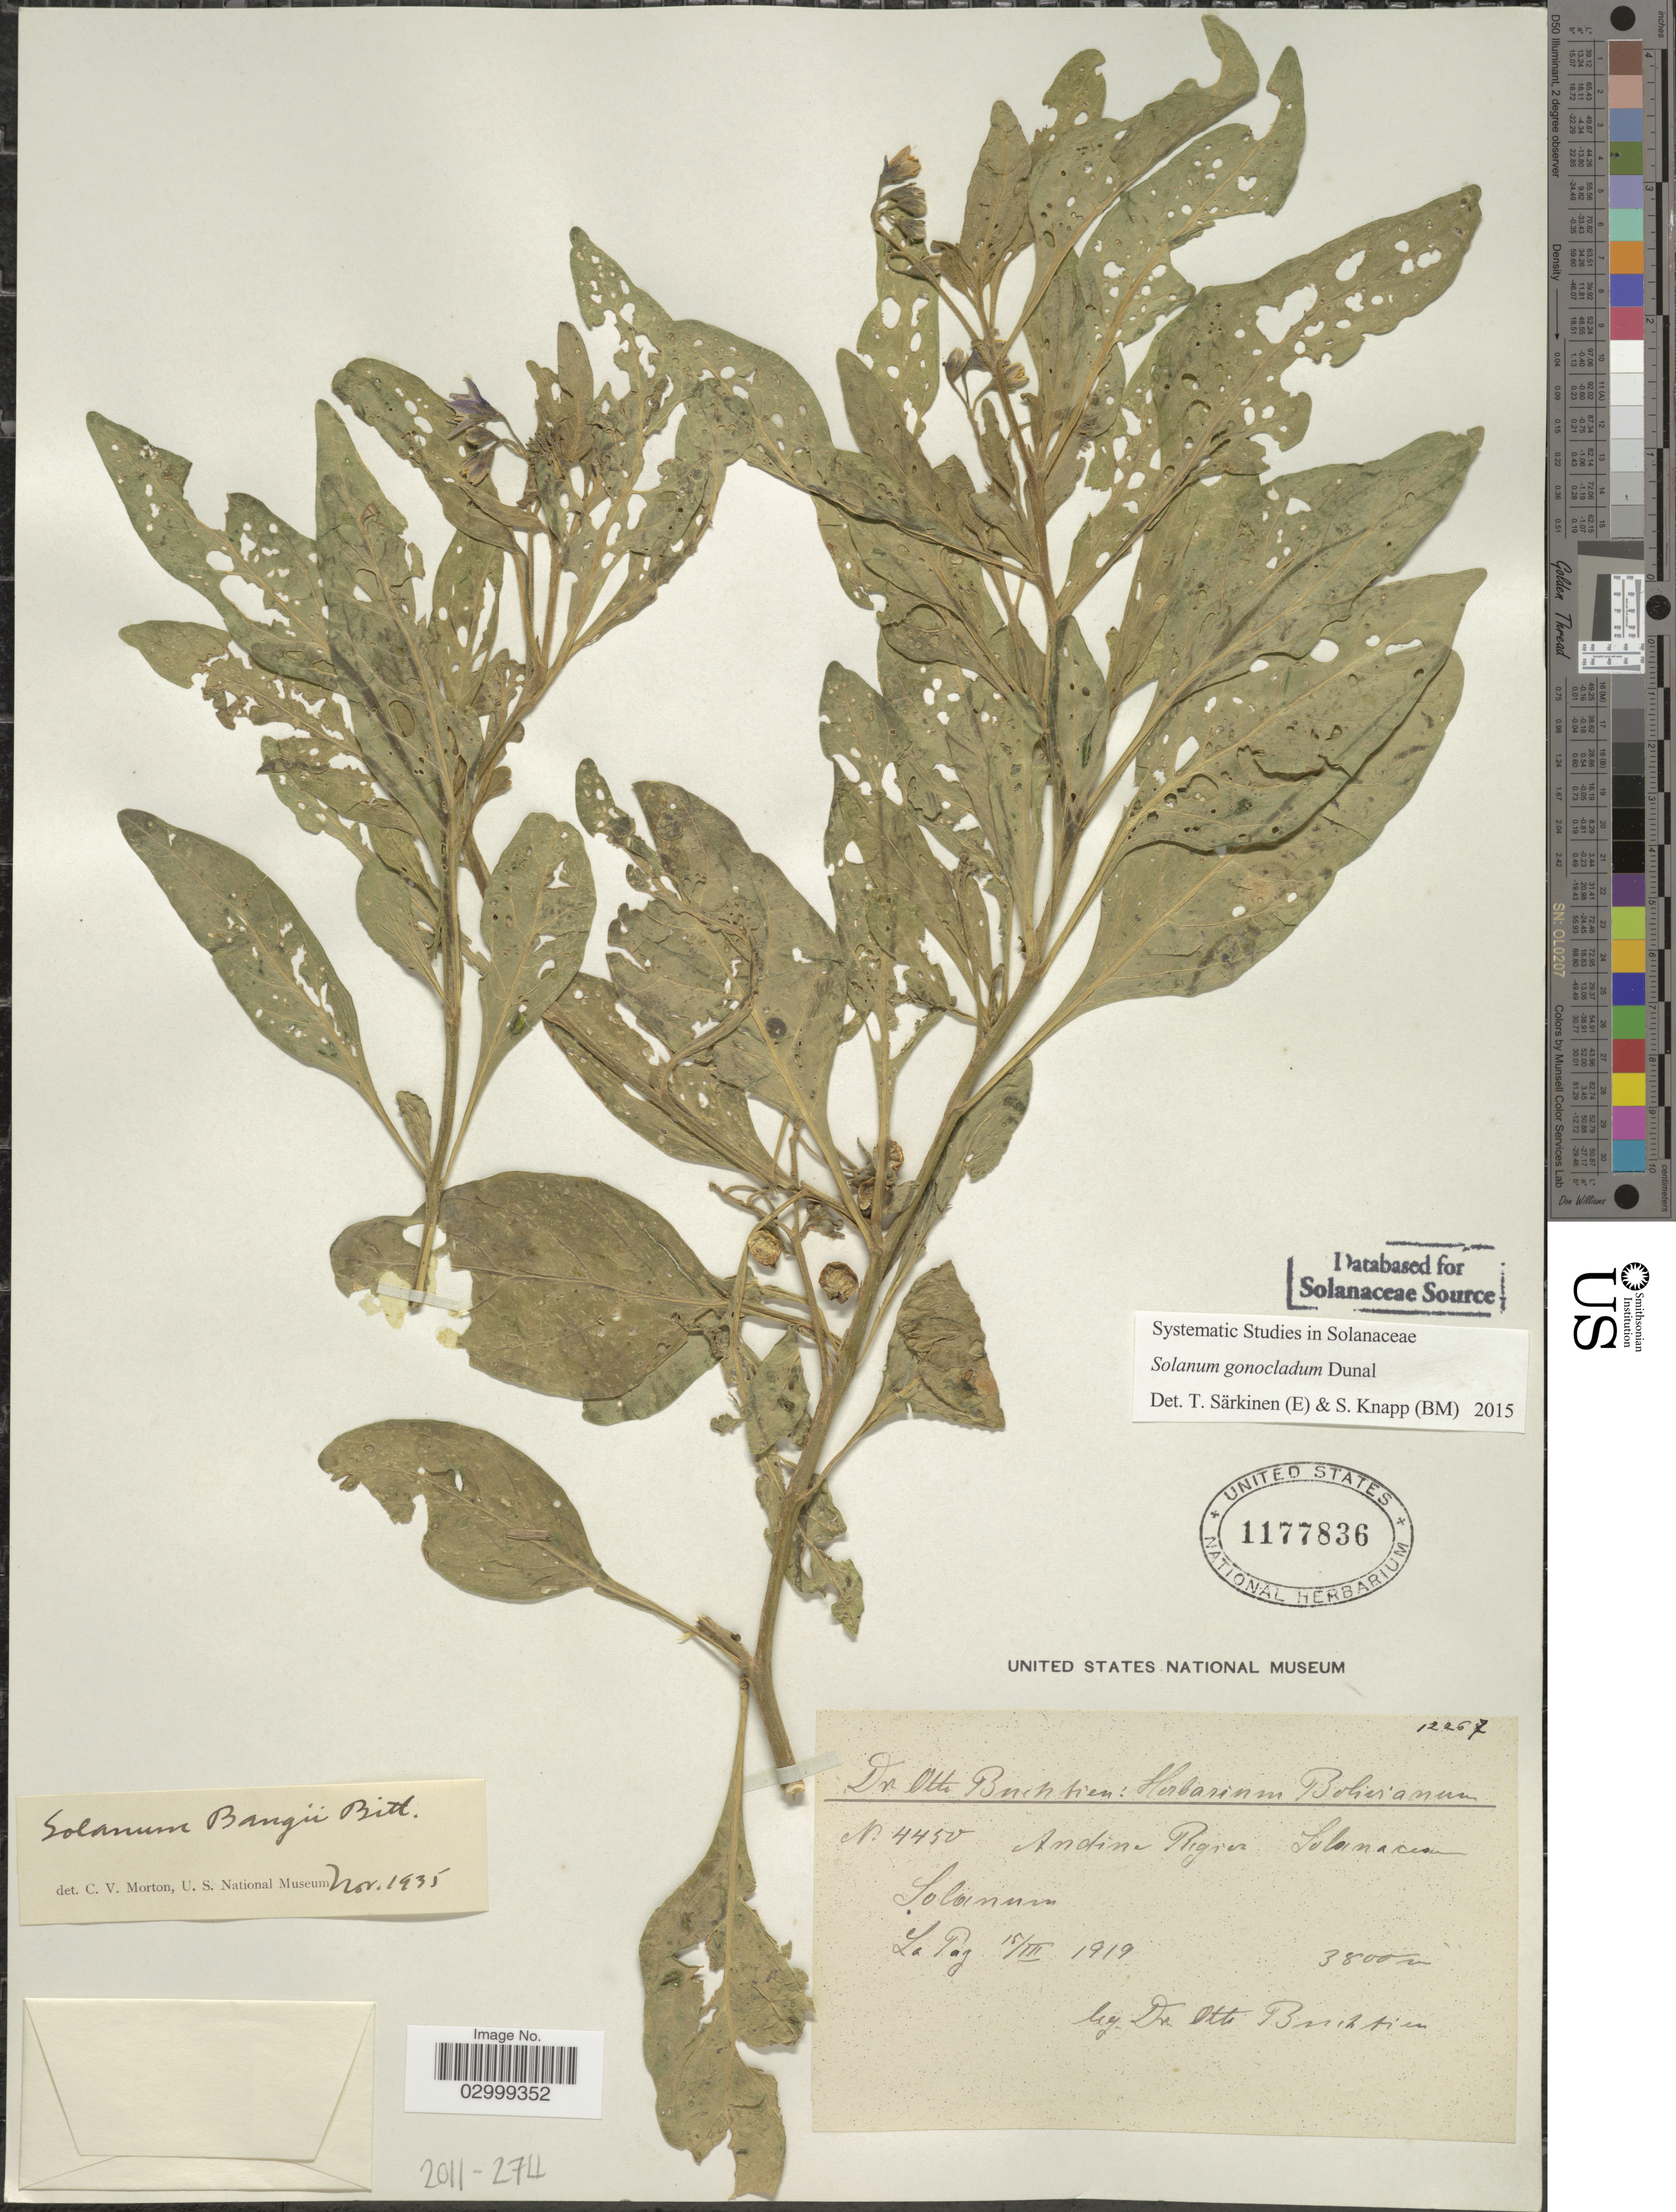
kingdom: Plantae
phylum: Tracheophyta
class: Magnoliopsida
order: Solanales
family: Solanaceae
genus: Solanum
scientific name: Solanum gonocladum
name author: Dunal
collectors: O. Buchtien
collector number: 4450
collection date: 1919-03-15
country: Bolivia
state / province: La Paz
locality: Andine Region.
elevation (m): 3800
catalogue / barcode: US 1177836